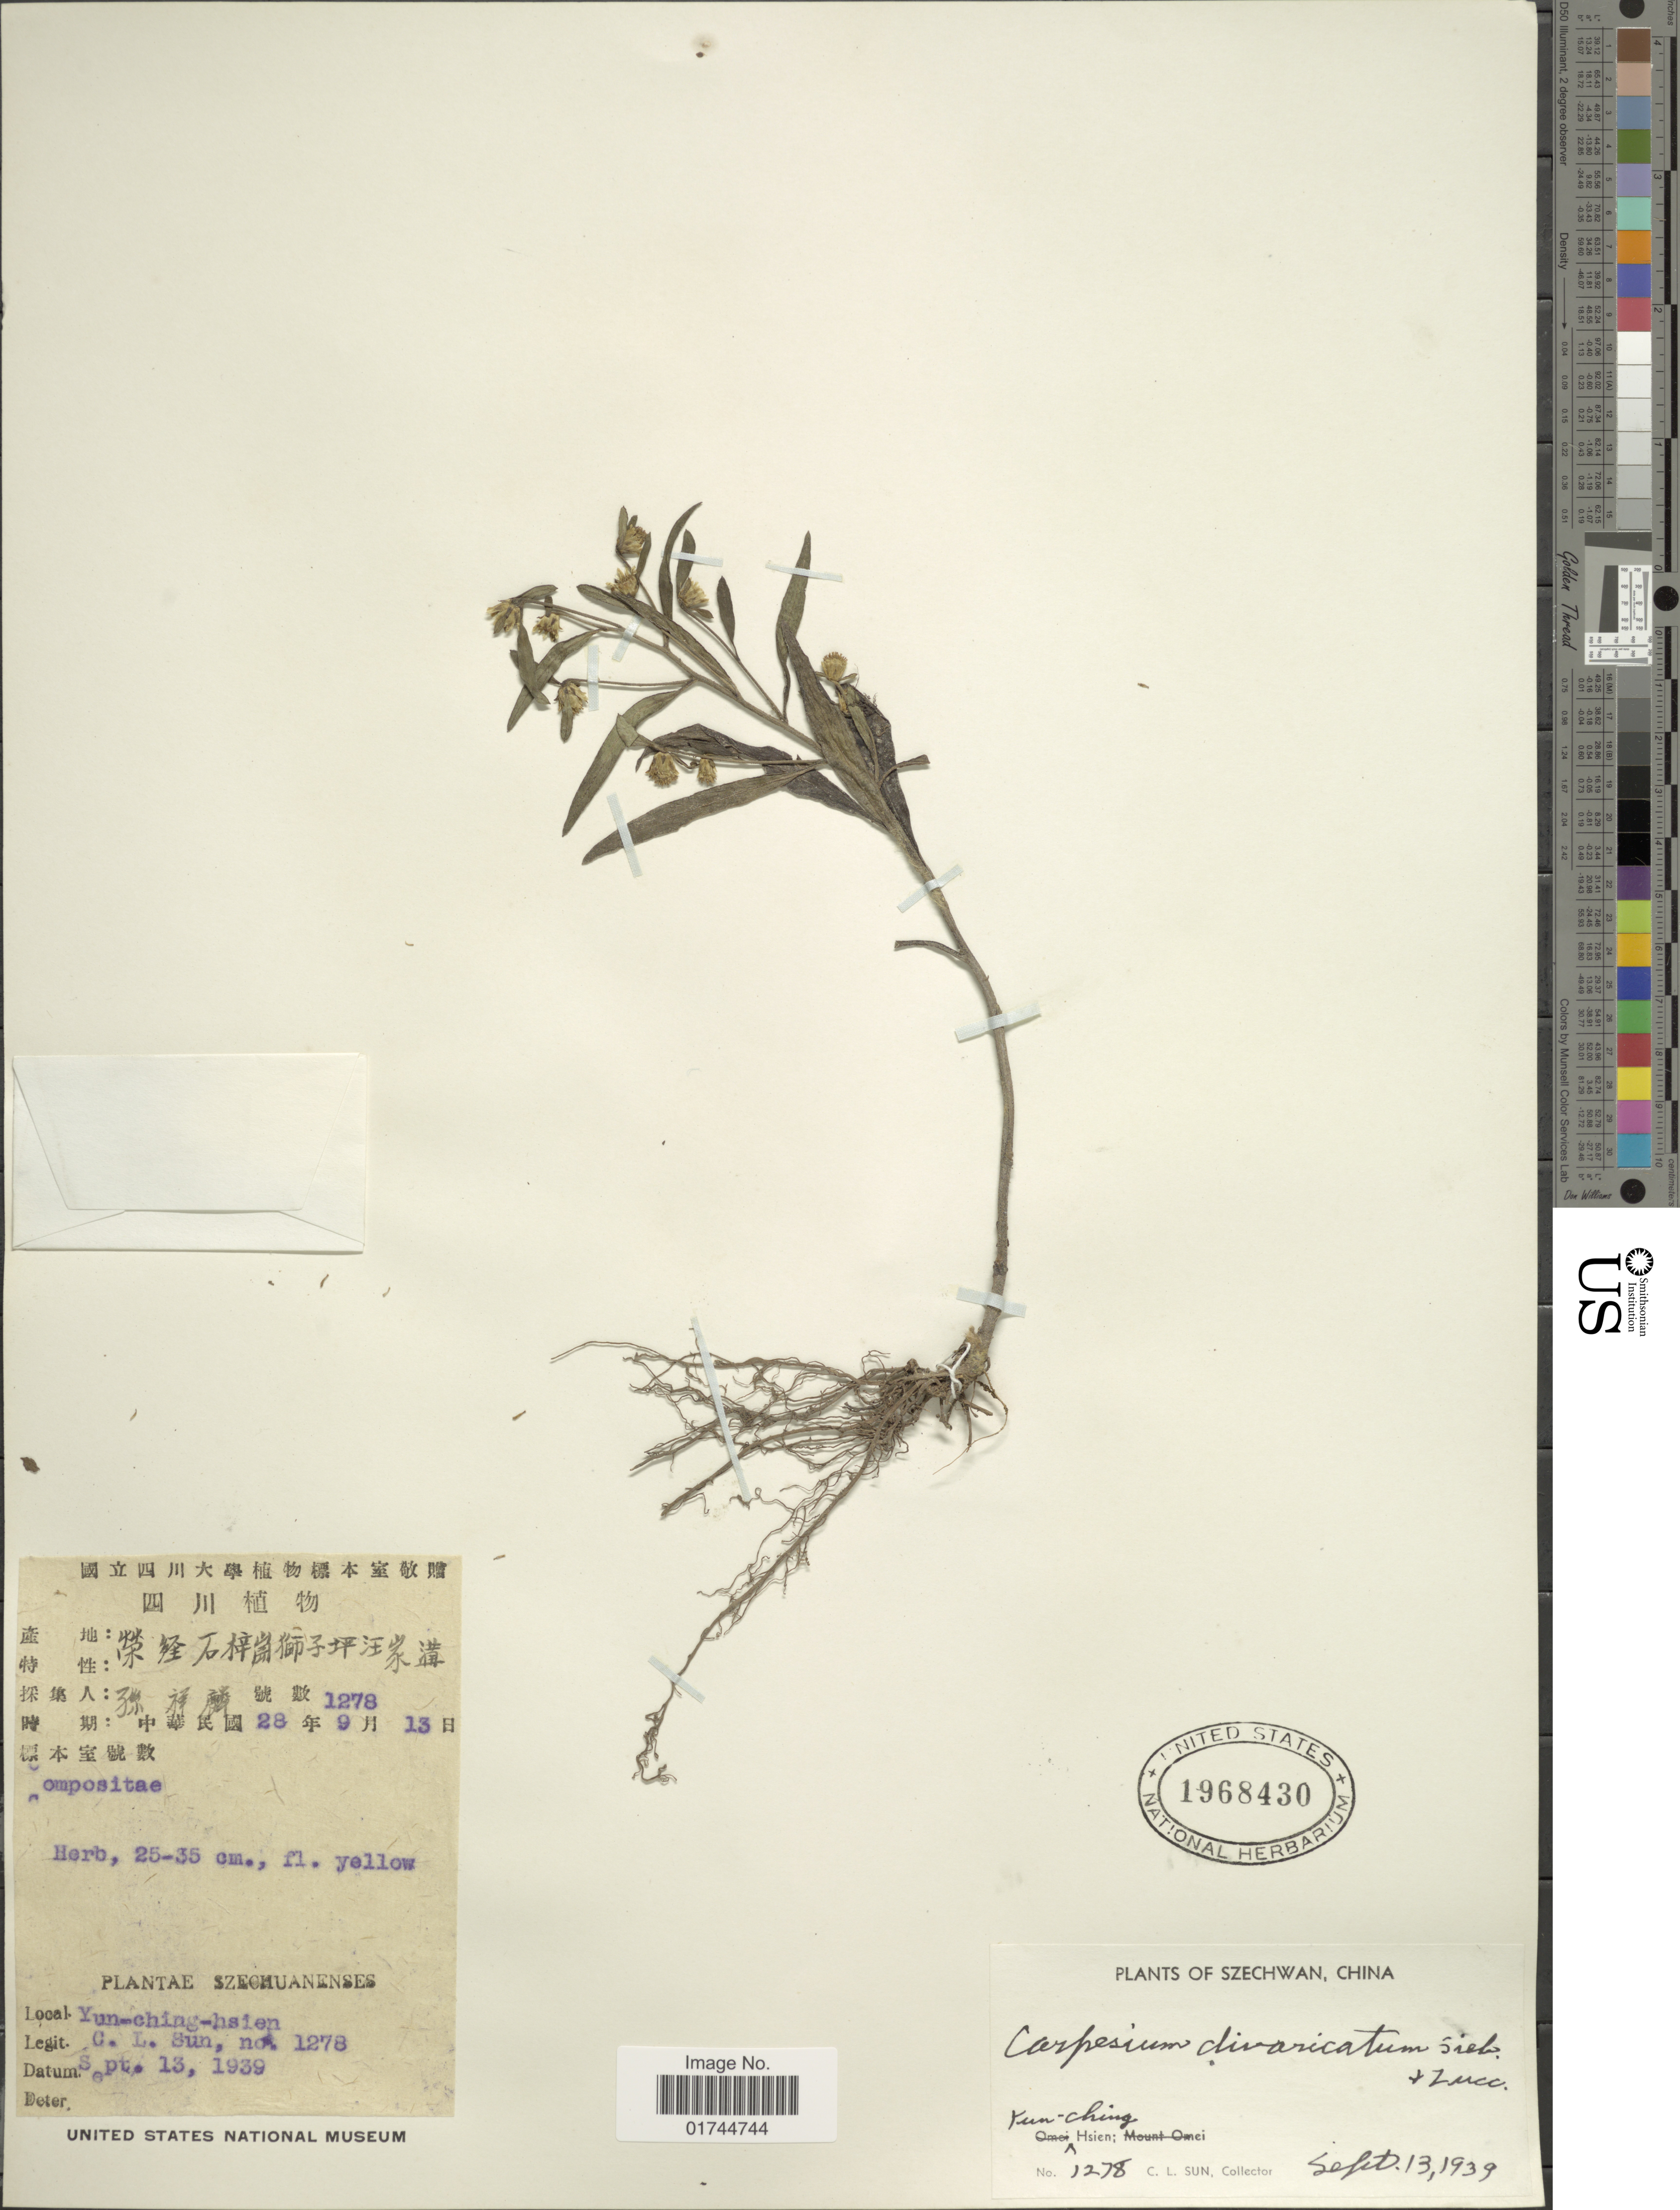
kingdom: Plantae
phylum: Tracheophyta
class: Magnoliopsida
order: Asterales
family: Asteraceae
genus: Carpesium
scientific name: Carpesium divarticatum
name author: Siebold & Zucc.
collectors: C. Sun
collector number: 1278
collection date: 1939-09-13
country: China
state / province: Sichuan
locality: Szechwan, Yun-ching, Hsien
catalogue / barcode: US 1968430